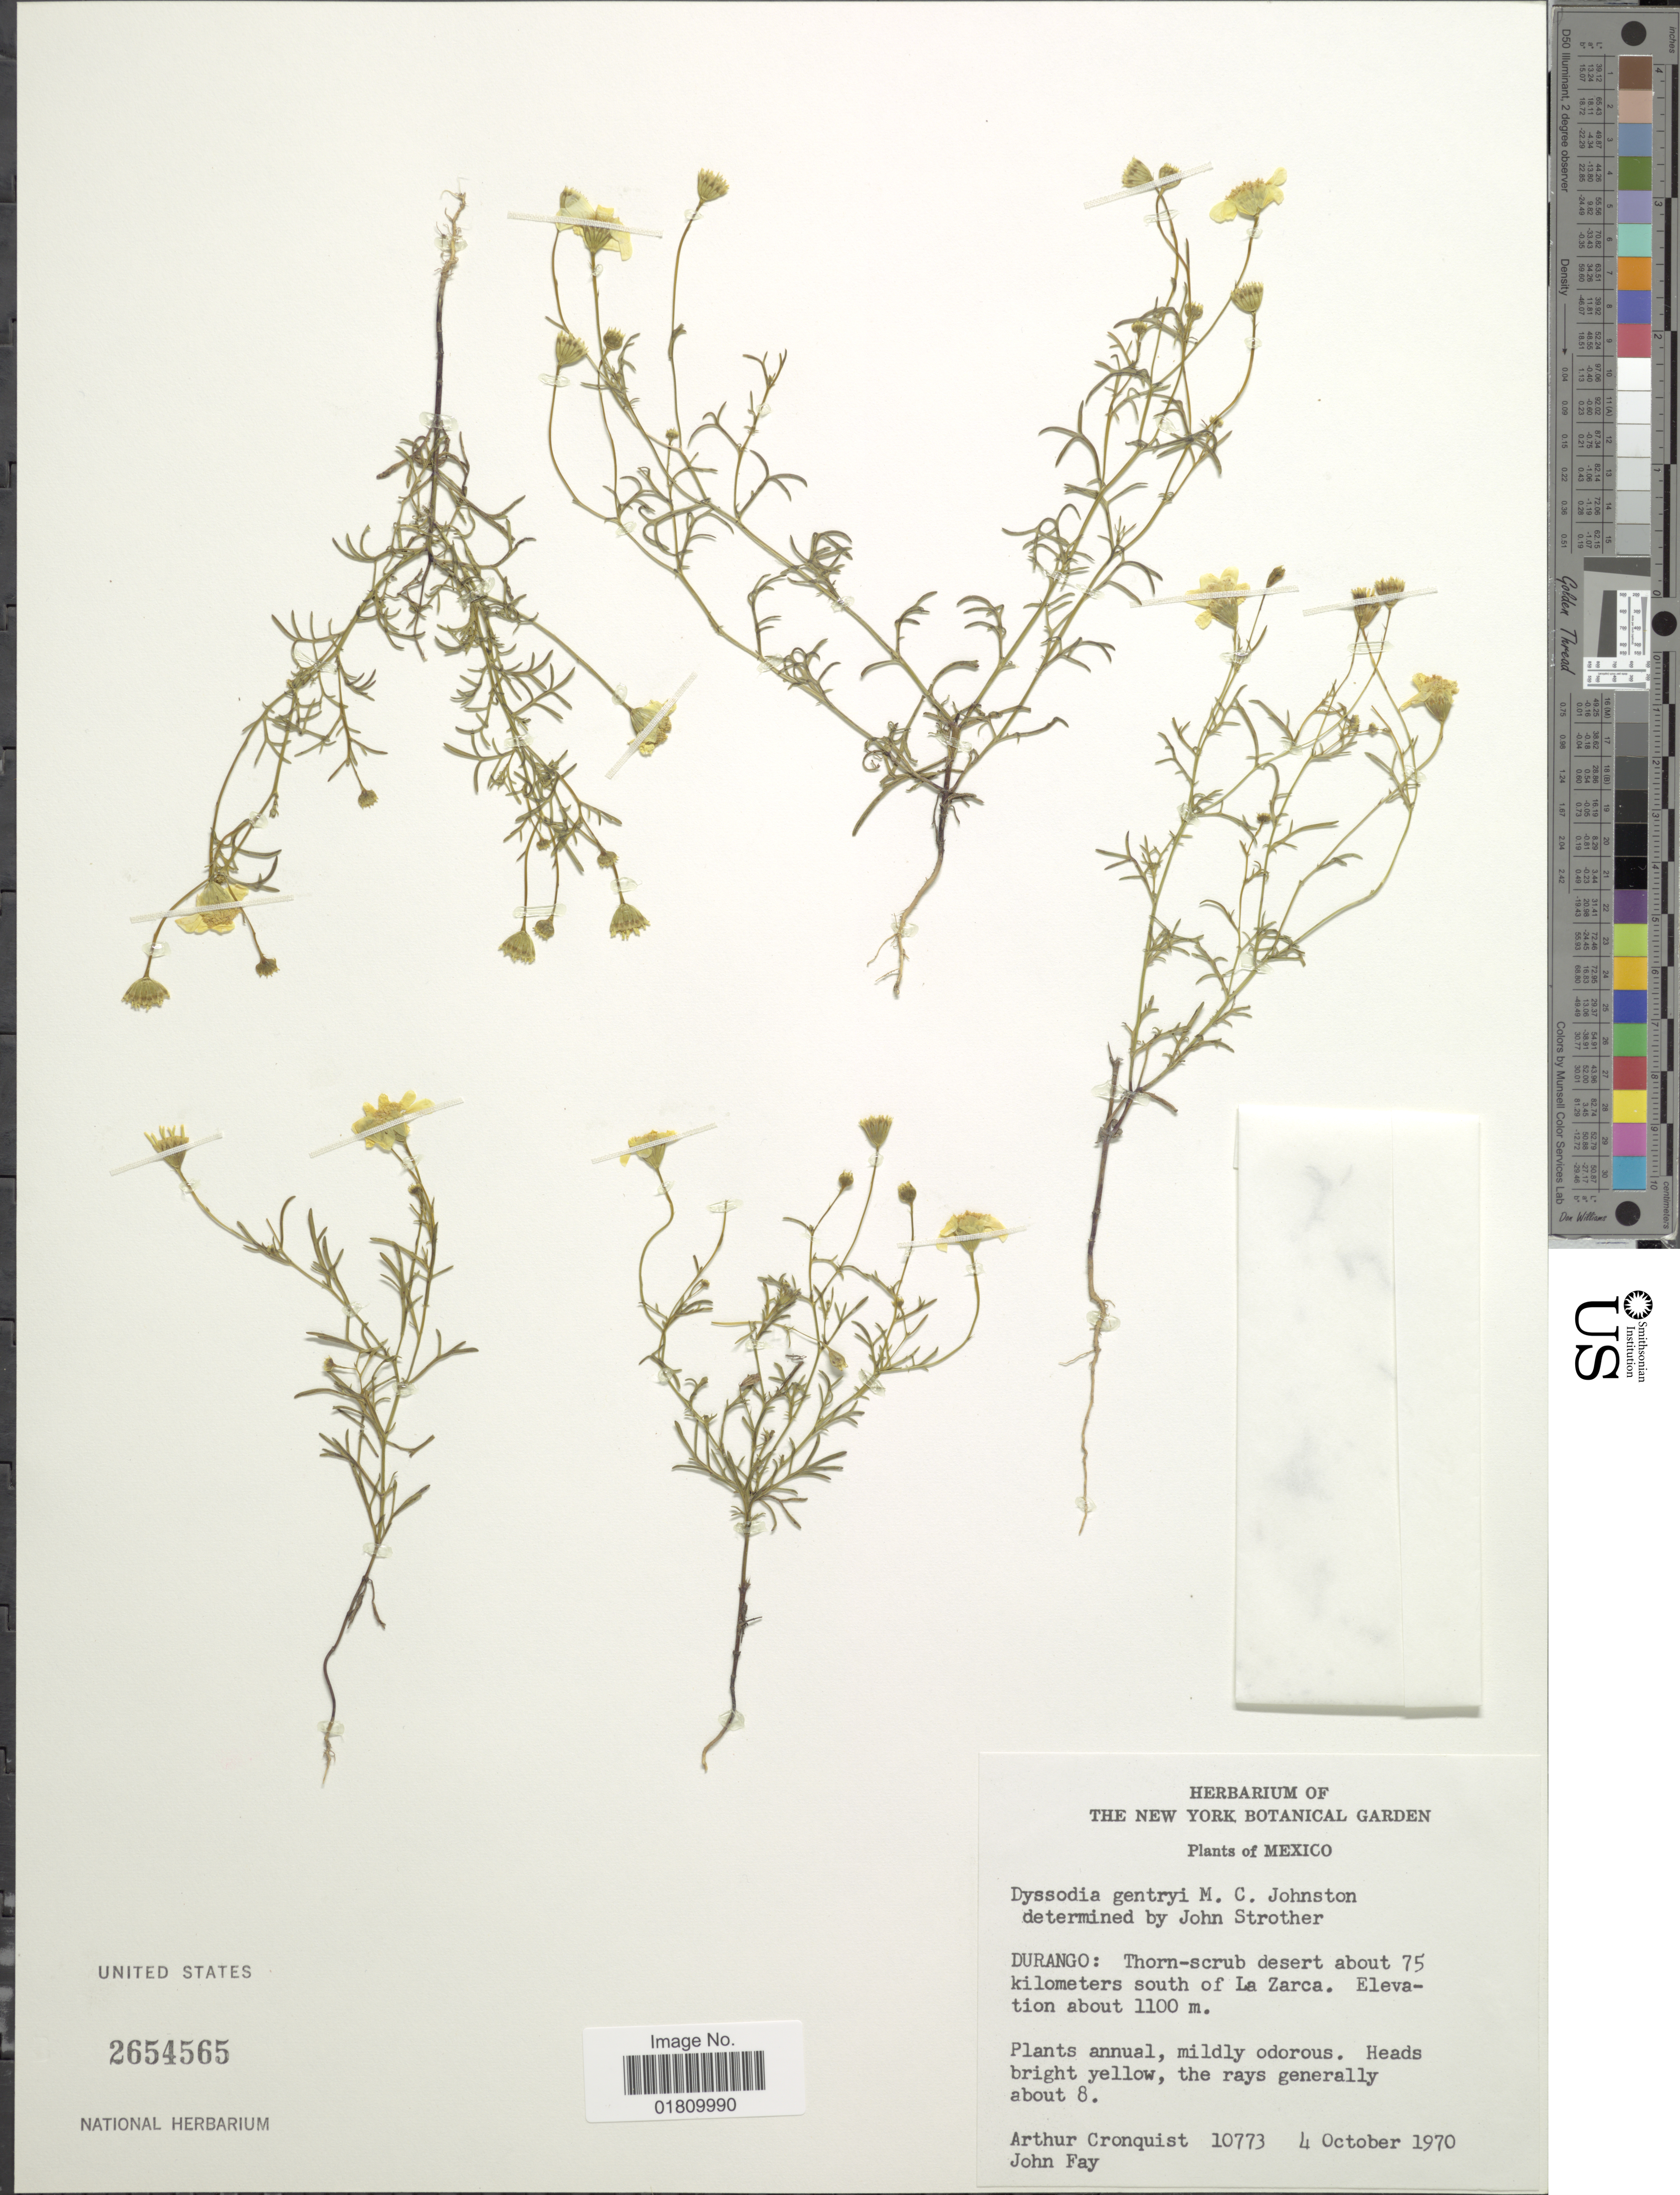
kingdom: Plantae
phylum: Tracheophyta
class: Magnoliopsida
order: Asterales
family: Asteraceae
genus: Thymophylla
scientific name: Thymophylla gentryi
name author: (M.C. Johnst.) Strother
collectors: A. J. Cronquist & J. M. Fay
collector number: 10773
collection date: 1970-10-04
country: Mexico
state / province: Durango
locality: Thorn-scrub desert about 75 kilometers south of La Zarca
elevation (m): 1100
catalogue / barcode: US 2654565